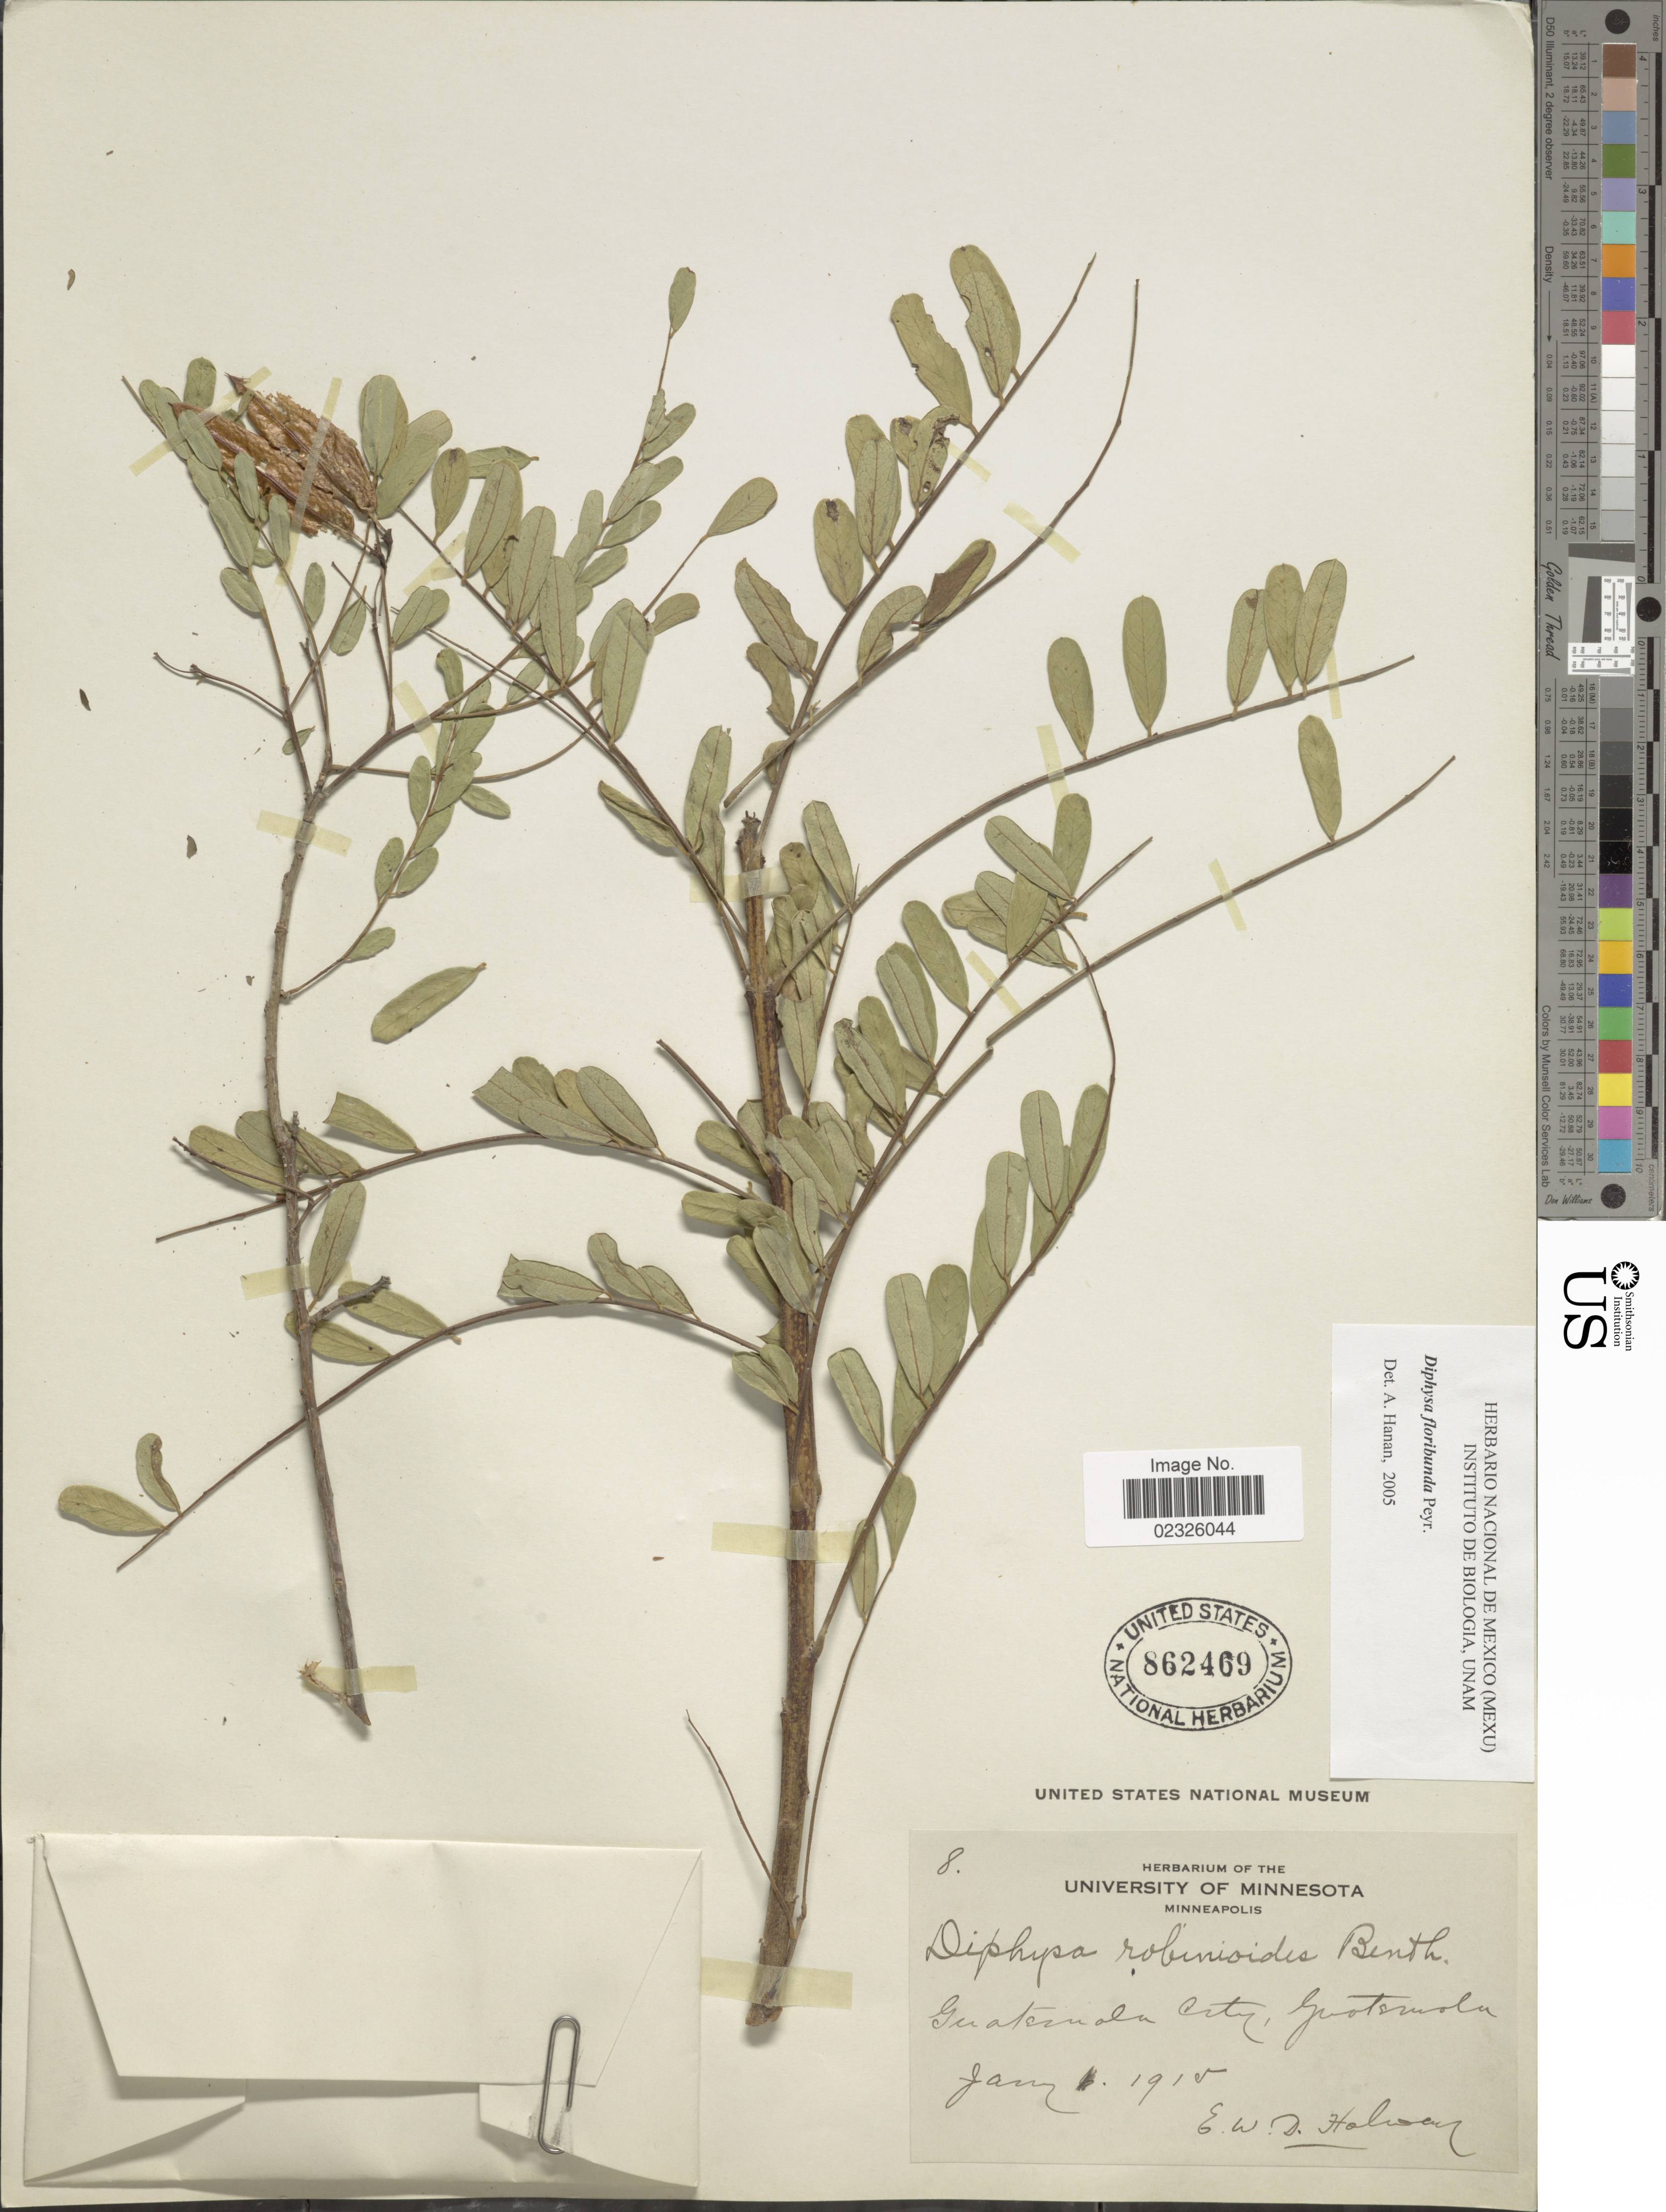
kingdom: Plantae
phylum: Tracheophyta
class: Magnoliopsida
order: Fabales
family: Fabaceae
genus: Diphysa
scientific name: Diphysa floribunda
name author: Peyr.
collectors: E. W. D. Holway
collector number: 8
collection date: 1915-01-01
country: Guatemala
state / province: Guatemala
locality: Guatemala City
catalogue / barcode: US 862469